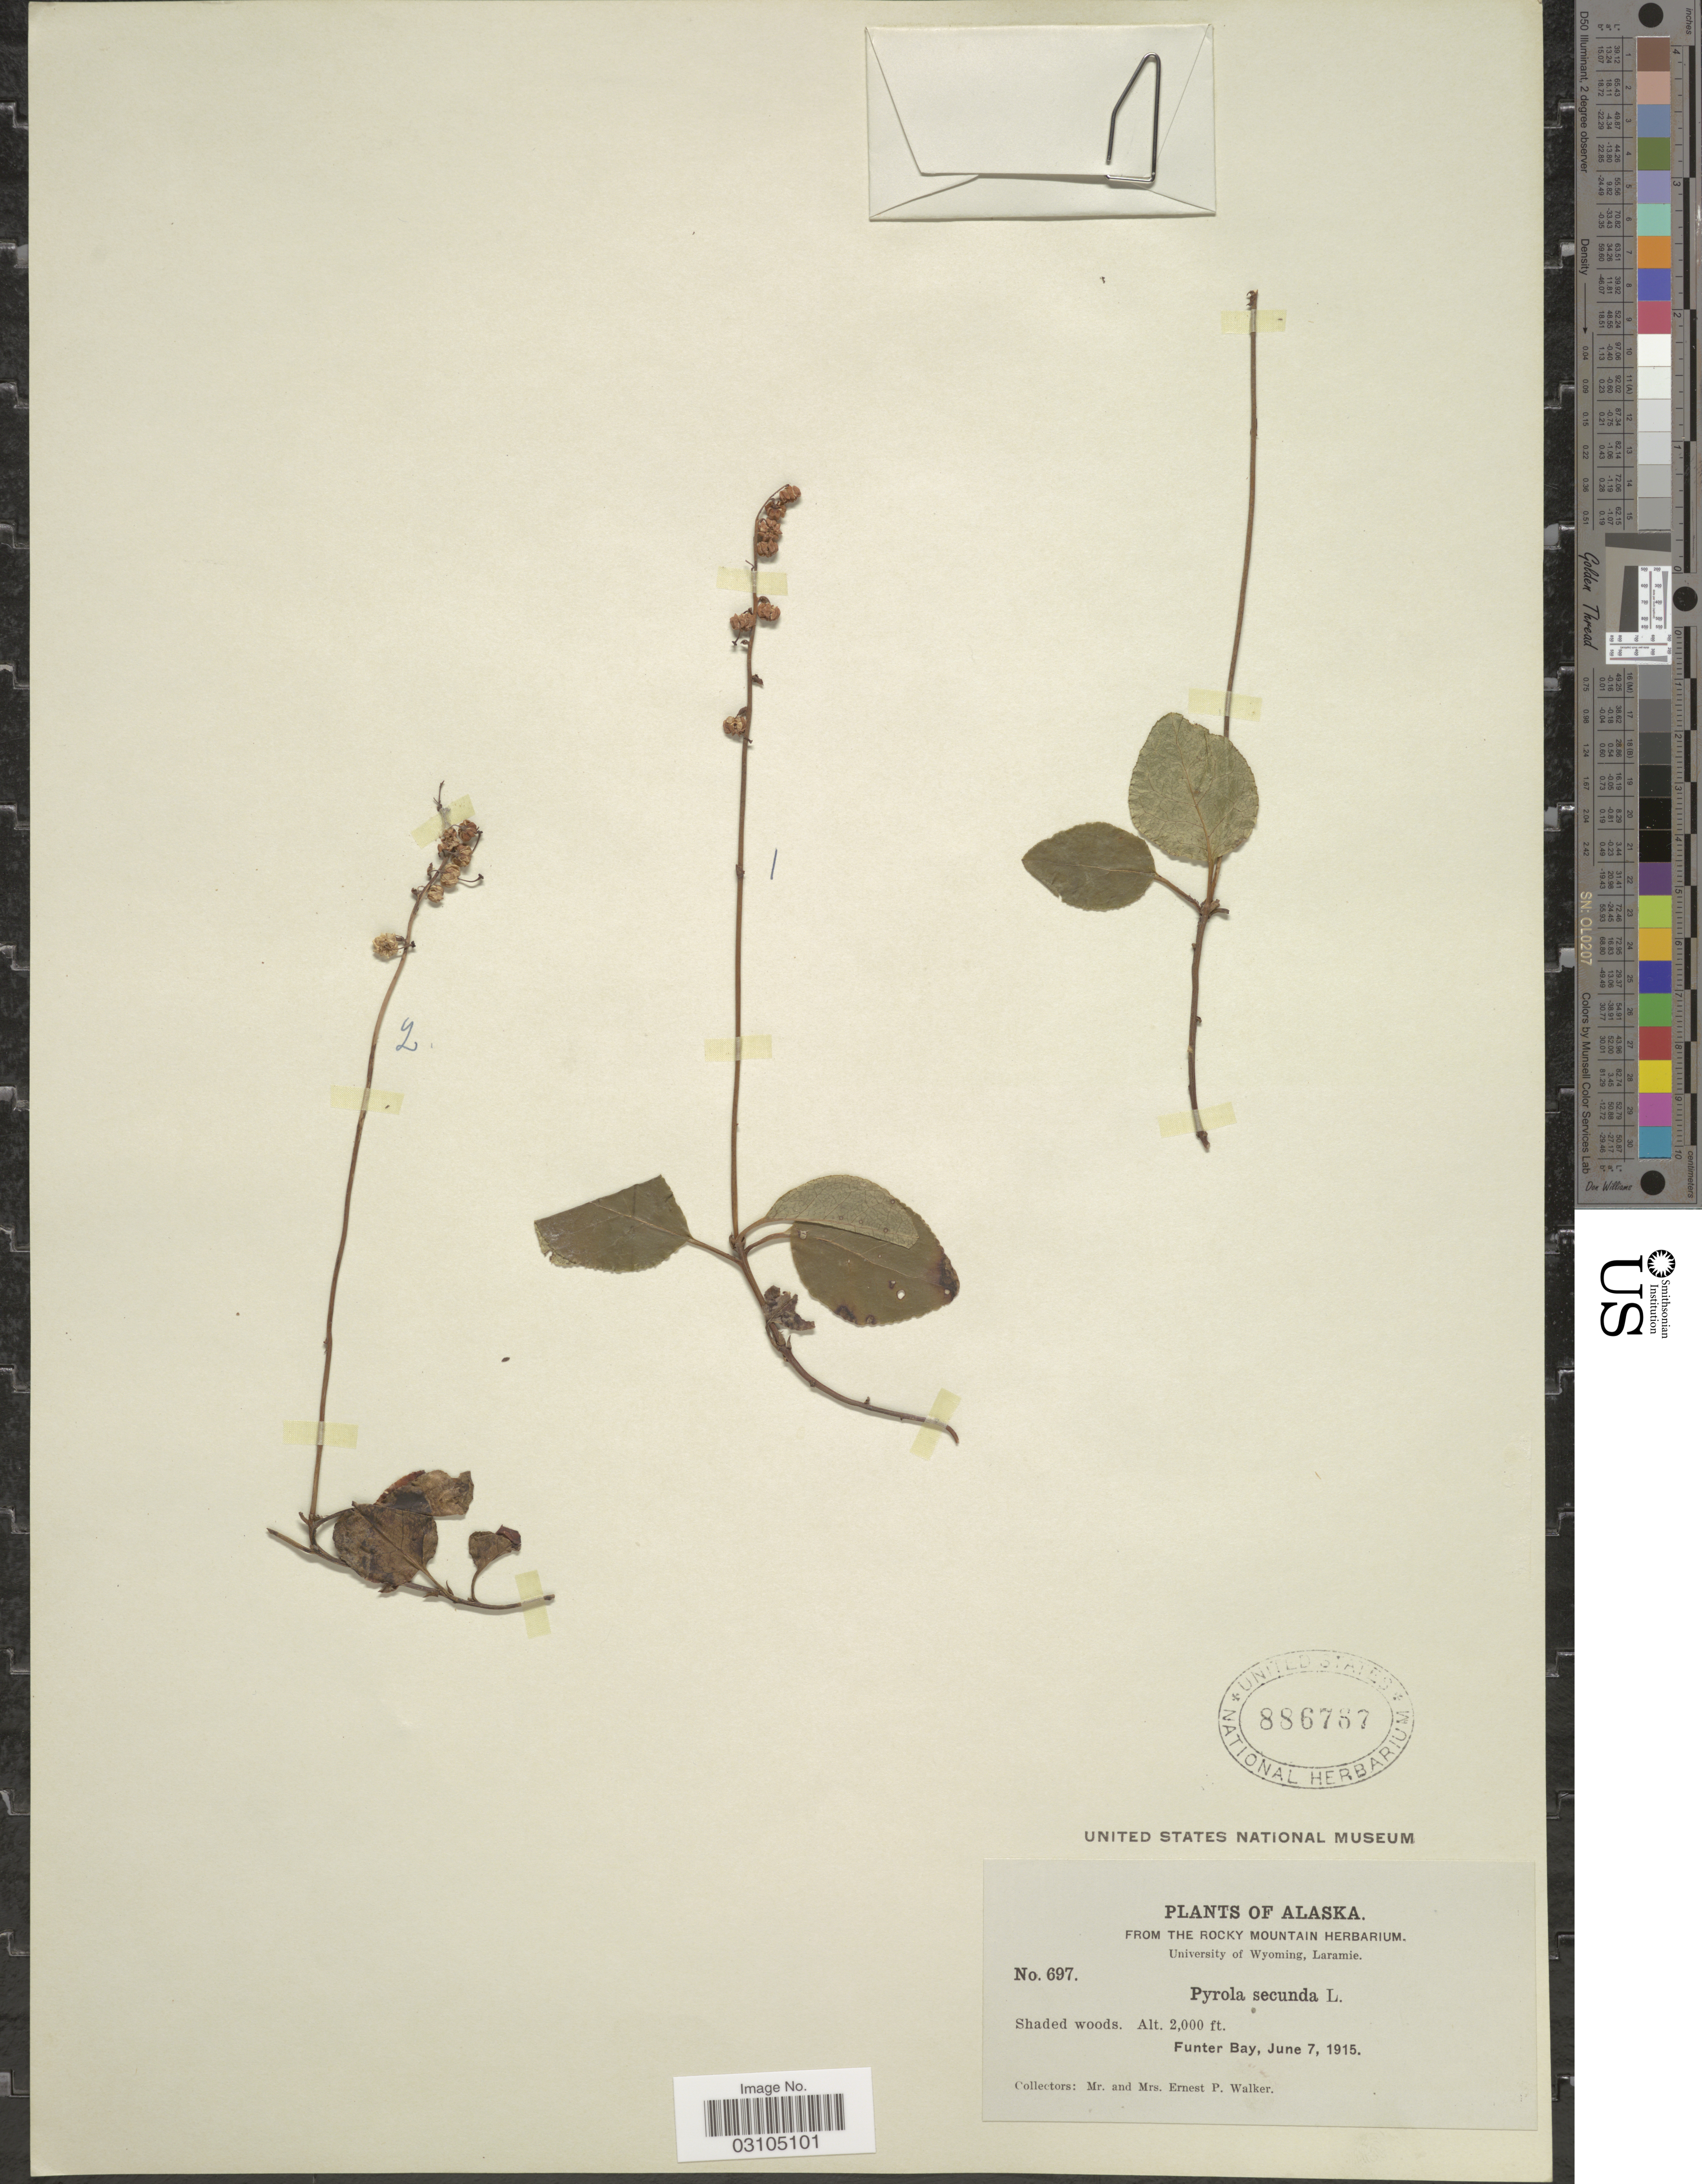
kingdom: Plantae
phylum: Tracheophyta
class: Magnoliopsida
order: Ericales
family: Ericaceae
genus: Orthilia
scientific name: Orthilia secunda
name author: (L.) House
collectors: E. P. Walker & E. Walker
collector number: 697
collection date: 1915-06-07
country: United States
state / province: Alaska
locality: Funter Bay.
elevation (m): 610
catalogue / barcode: US 886767